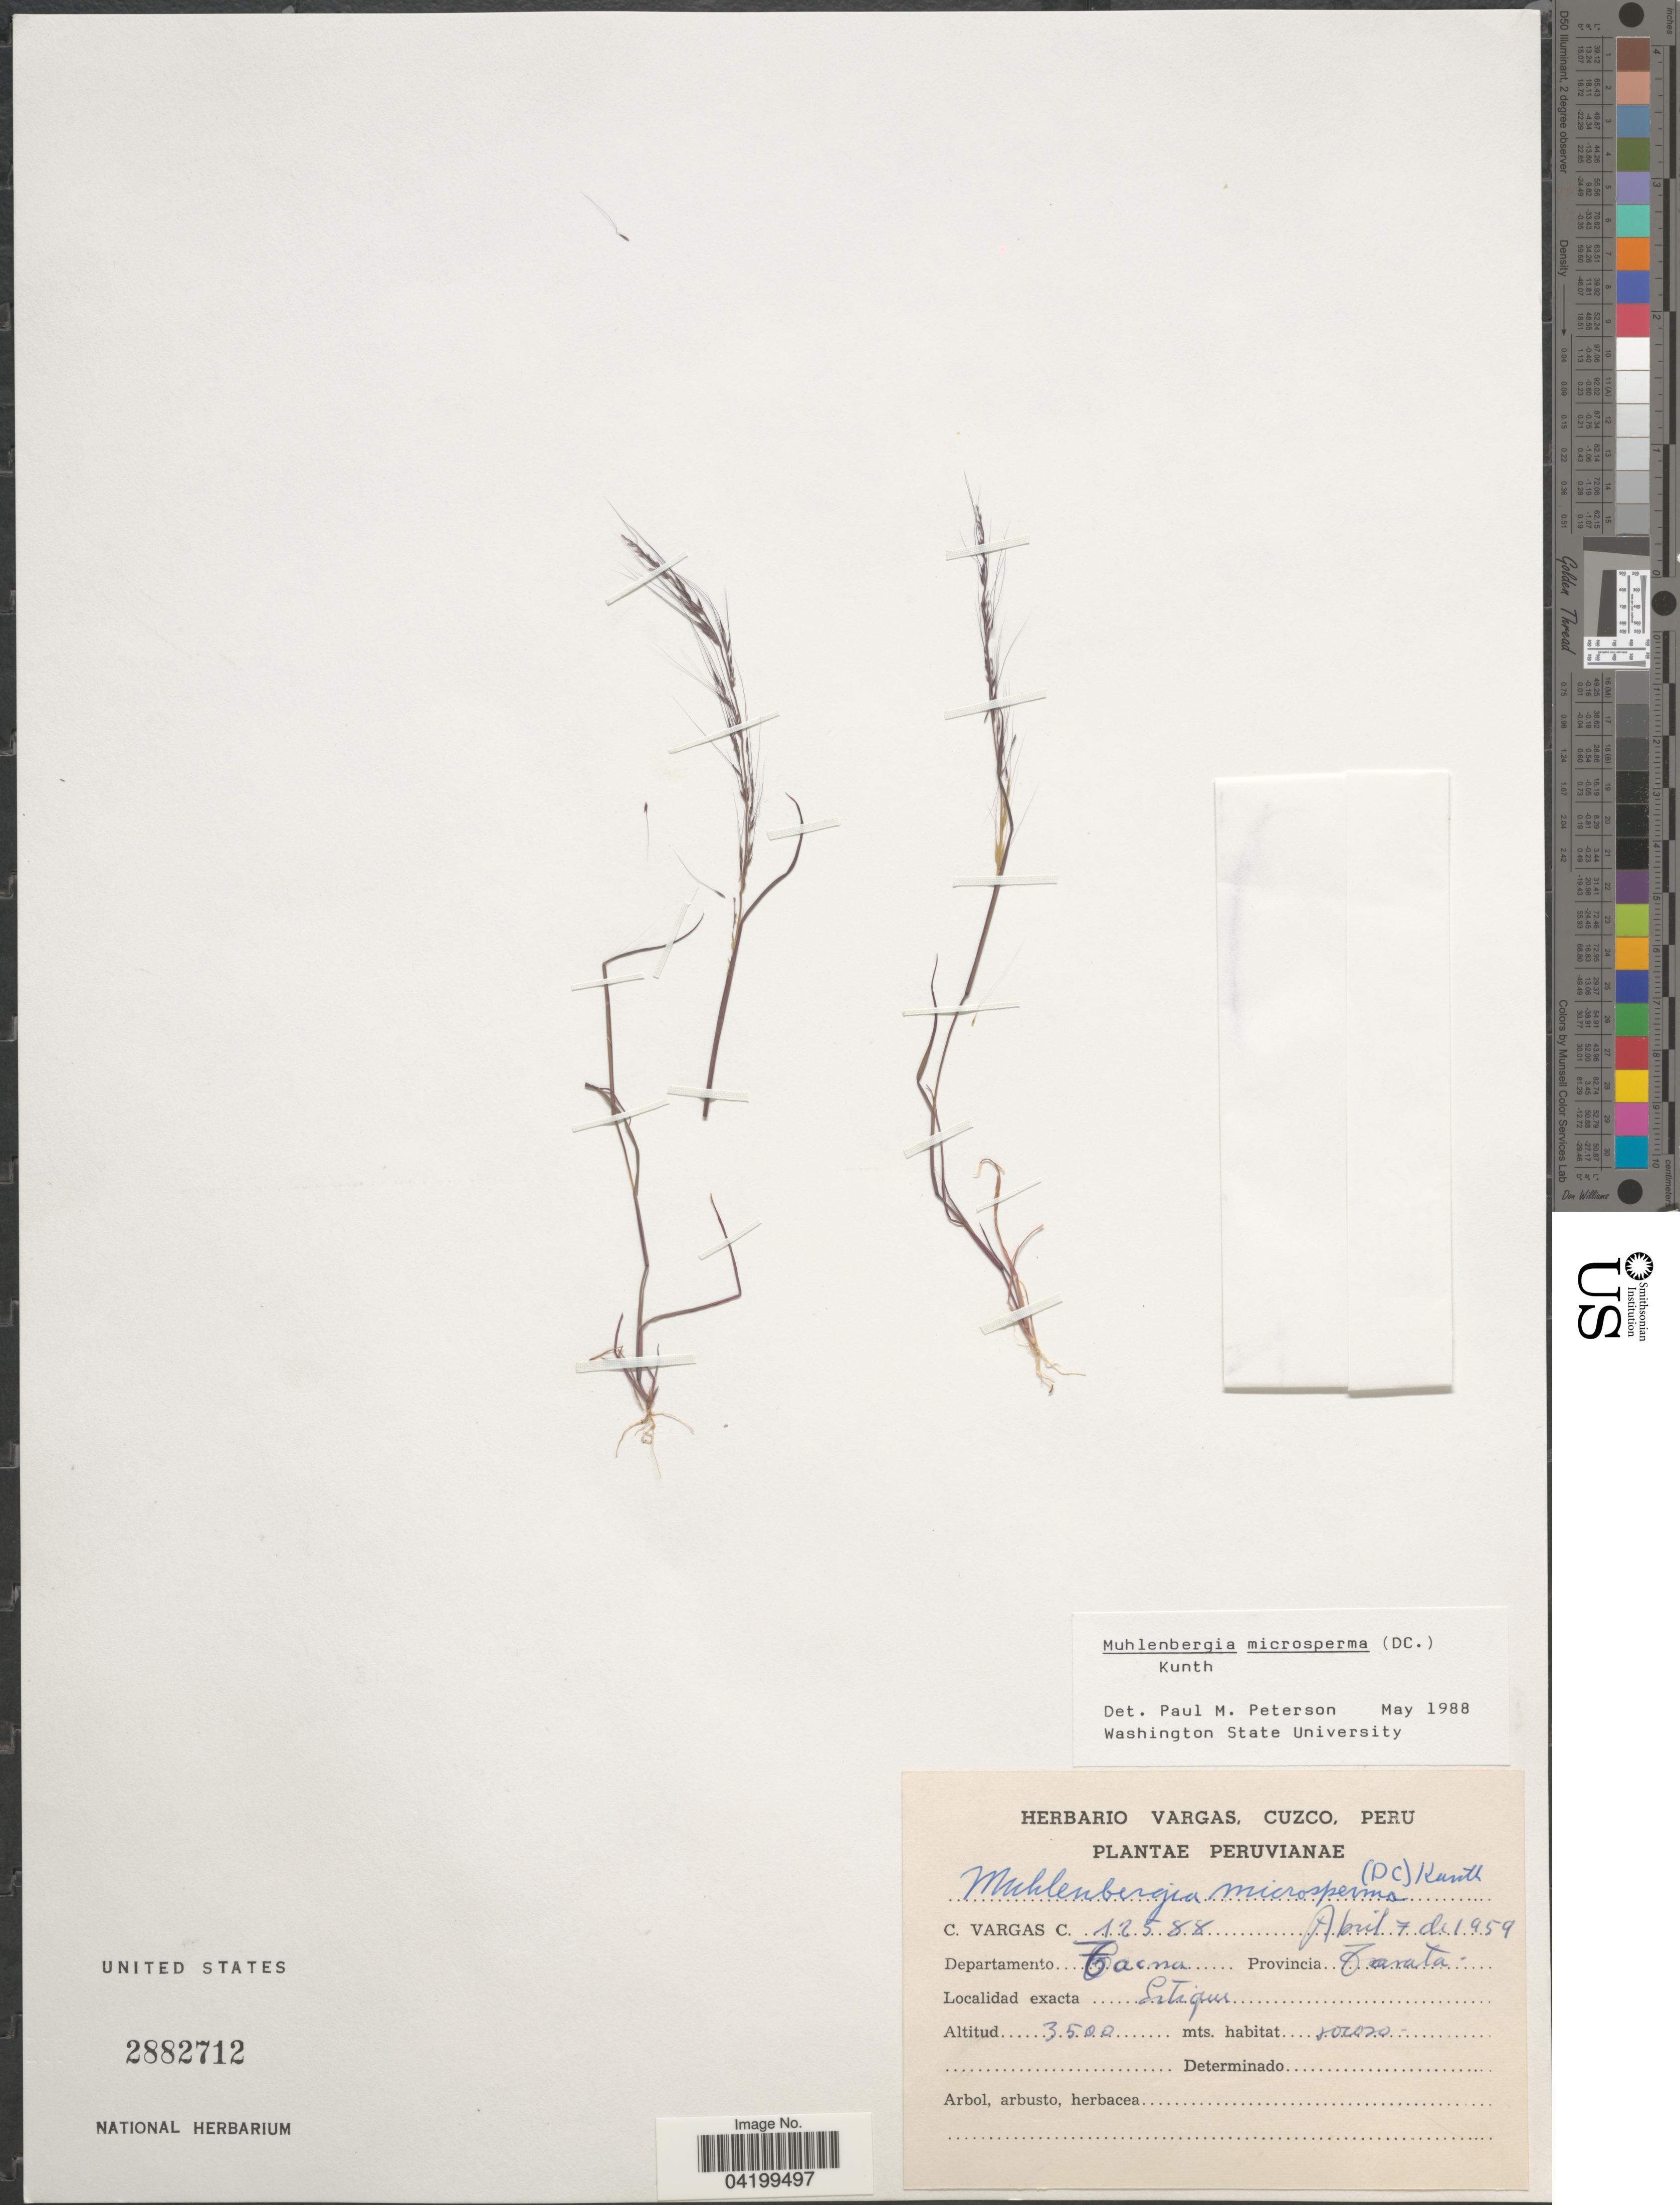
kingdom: Plantae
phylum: Tracheophyta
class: Liliopsida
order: Poales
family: Poaceae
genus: Muhlenbergia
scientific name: Muhlenbergia microsperma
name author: (DC.) Kunth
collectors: C. Vargas Calderón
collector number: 12588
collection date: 1959-04-07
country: Peru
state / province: Tacna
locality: Departamento Tacna. Provincia Tarata. Estique.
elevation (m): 3500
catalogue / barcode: US 2882712